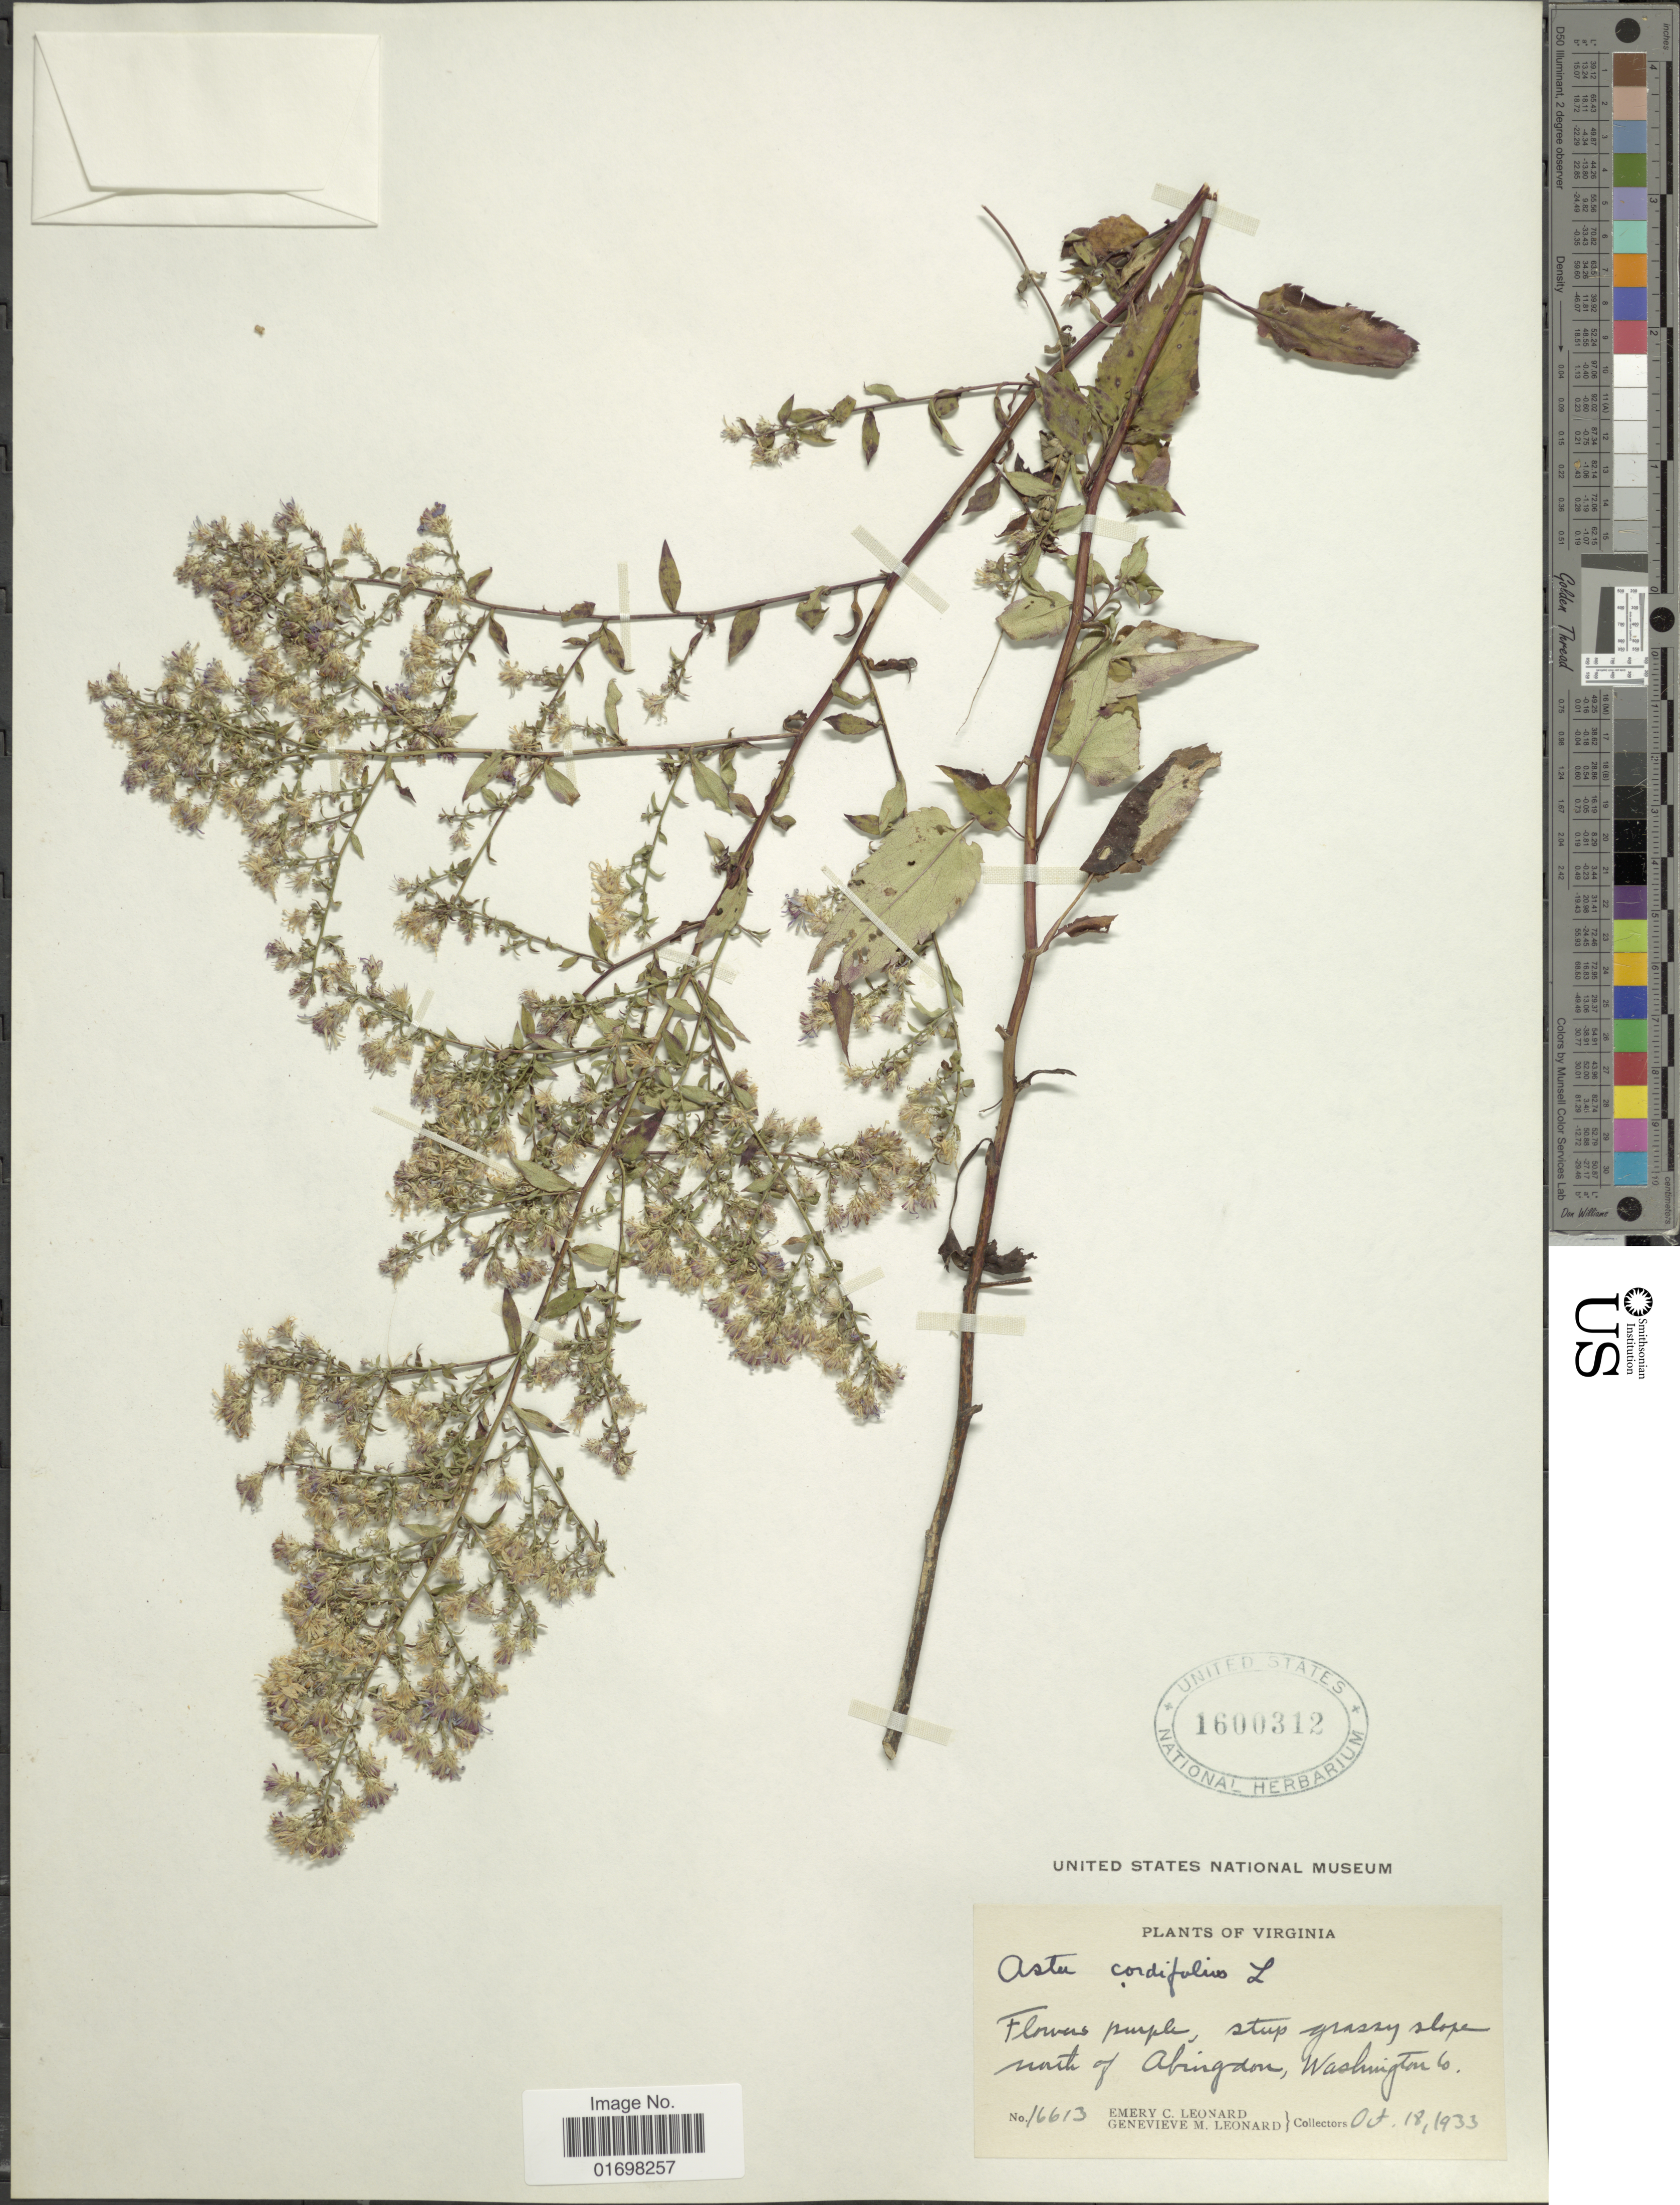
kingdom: Plantae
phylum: Tracheophyta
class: Magnoliopsida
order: Asterales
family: Asteraceae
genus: Symphyotrichum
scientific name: Symphyotrichum cordifolium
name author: (L.) G.L. Nesom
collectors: E. C. Leonard & G. M. Leonard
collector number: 16613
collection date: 1933-10-18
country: United States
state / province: Virginia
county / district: Washington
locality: North of Abingdon, Washington Co.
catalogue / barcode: US 160031